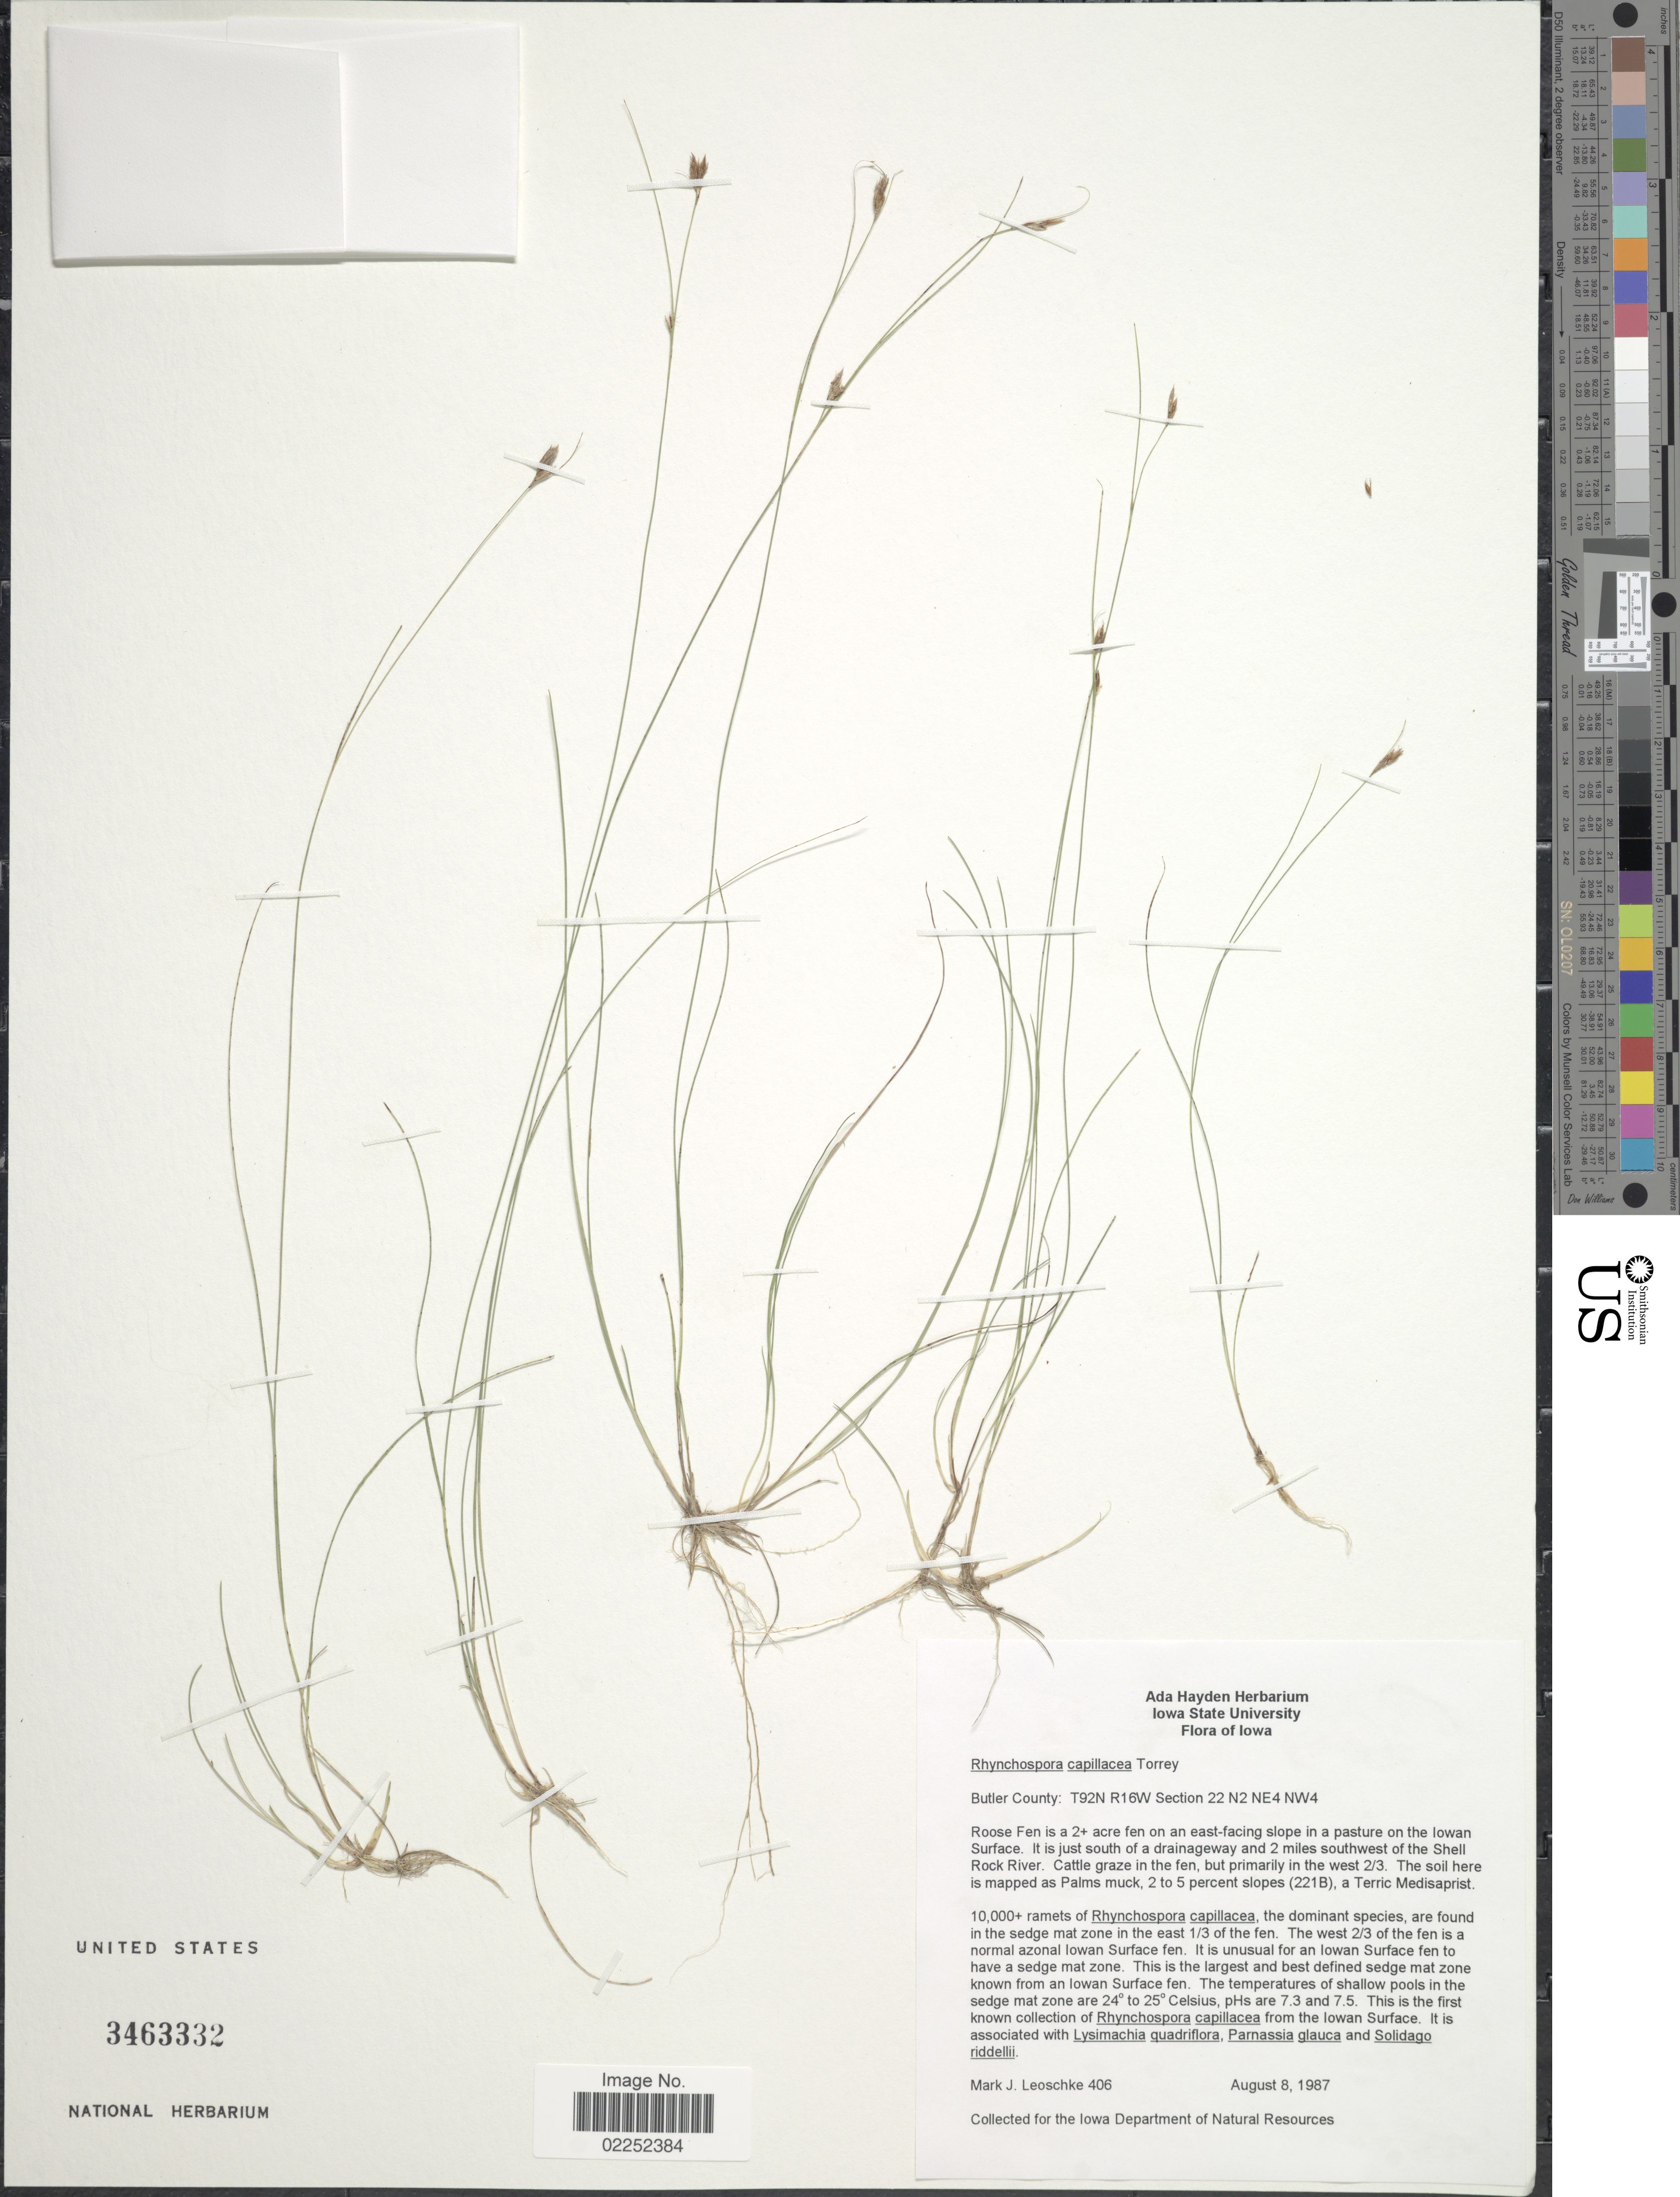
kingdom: Plantae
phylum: Tracheophyta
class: Liliopsida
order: Poales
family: Cyperaceae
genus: Rhynchospora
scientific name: Rhynchospora capillacea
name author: Torr.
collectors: M. J. Leoschke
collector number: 406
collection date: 1987-08-08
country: United States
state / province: Iowa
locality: Butler County: T29N R16W Sectio 22 N2 NE4 NW4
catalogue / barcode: US 3463332